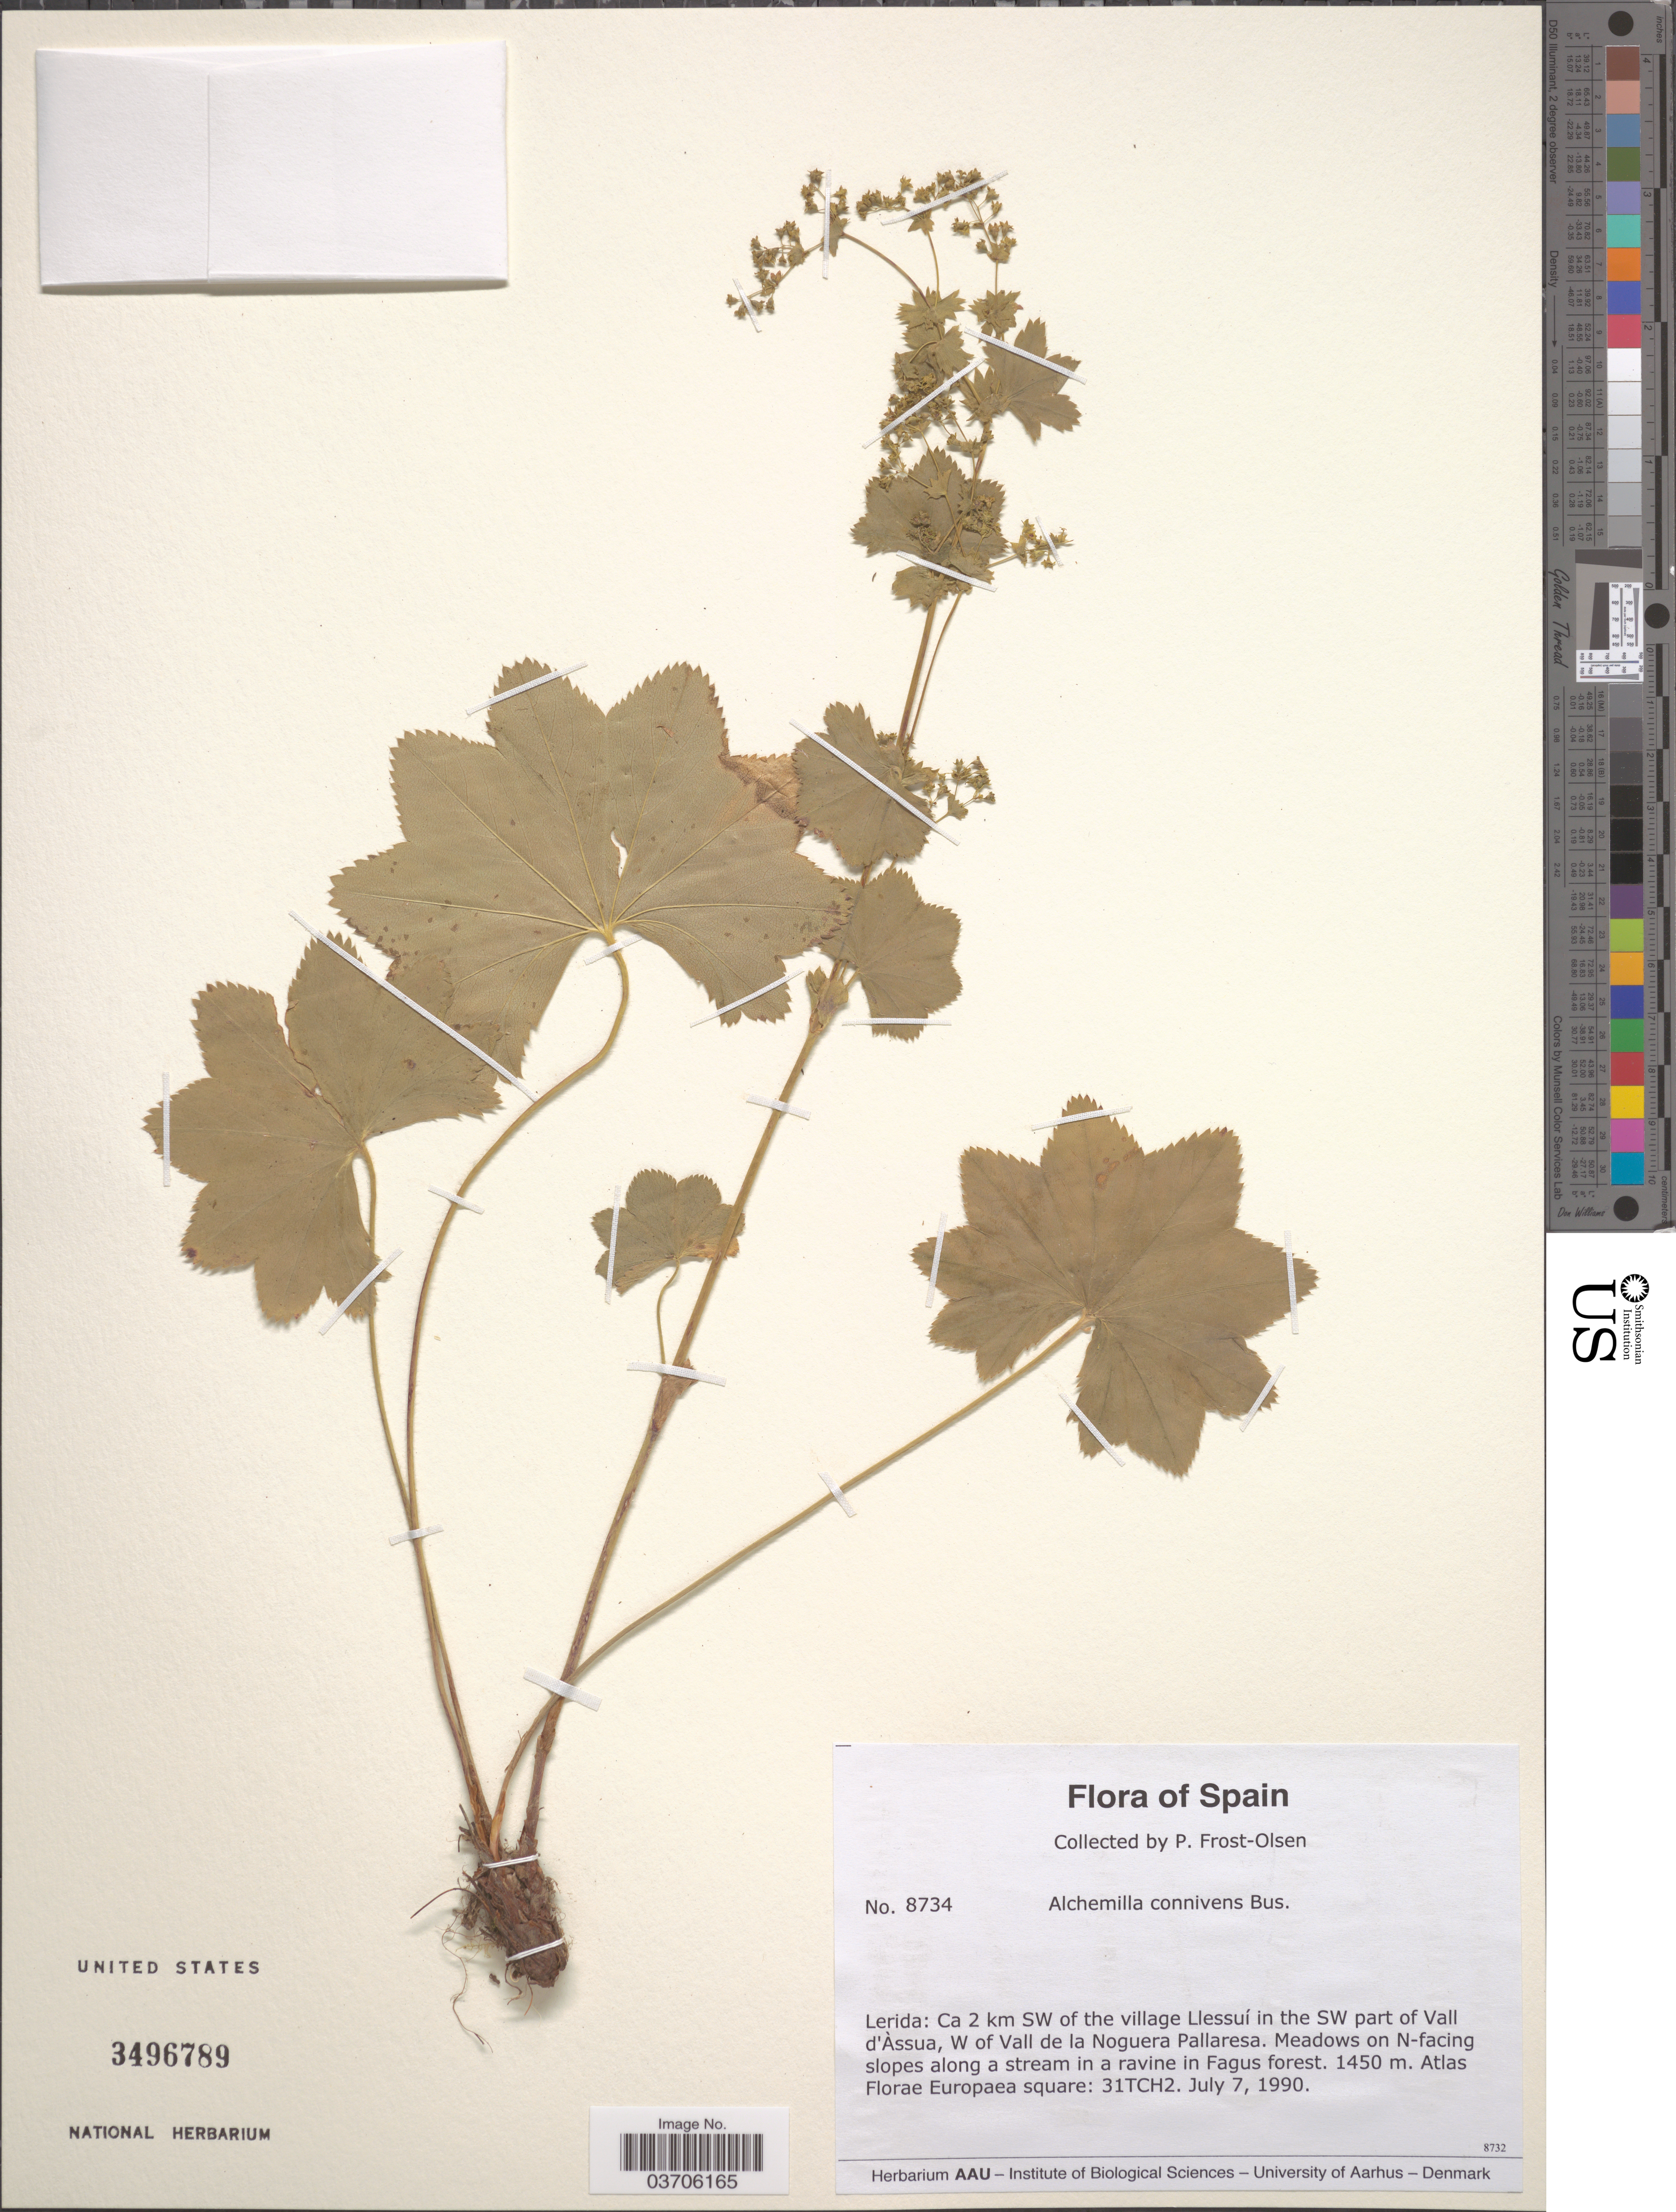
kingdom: Plantae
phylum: Tracheophyta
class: Magnoliopsida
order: Rosales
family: Rosaceae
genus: Alchemilla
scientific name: Alchemilla connivens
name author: Buser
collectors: P. Frost-Olsen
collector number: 8734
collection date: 1990-07-07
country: Spain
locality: Lerida: Ca 2 km SW of the village Llessuí in the SW part of Vall d'Assua, W of Vall de la Noguera Pallaresa. Meadows on N-facing slopes along a stream in a ravine in Fagus forest. Europaea square: 31TCH2 [unsure placement].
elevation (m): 1450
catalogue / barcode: US 3496789